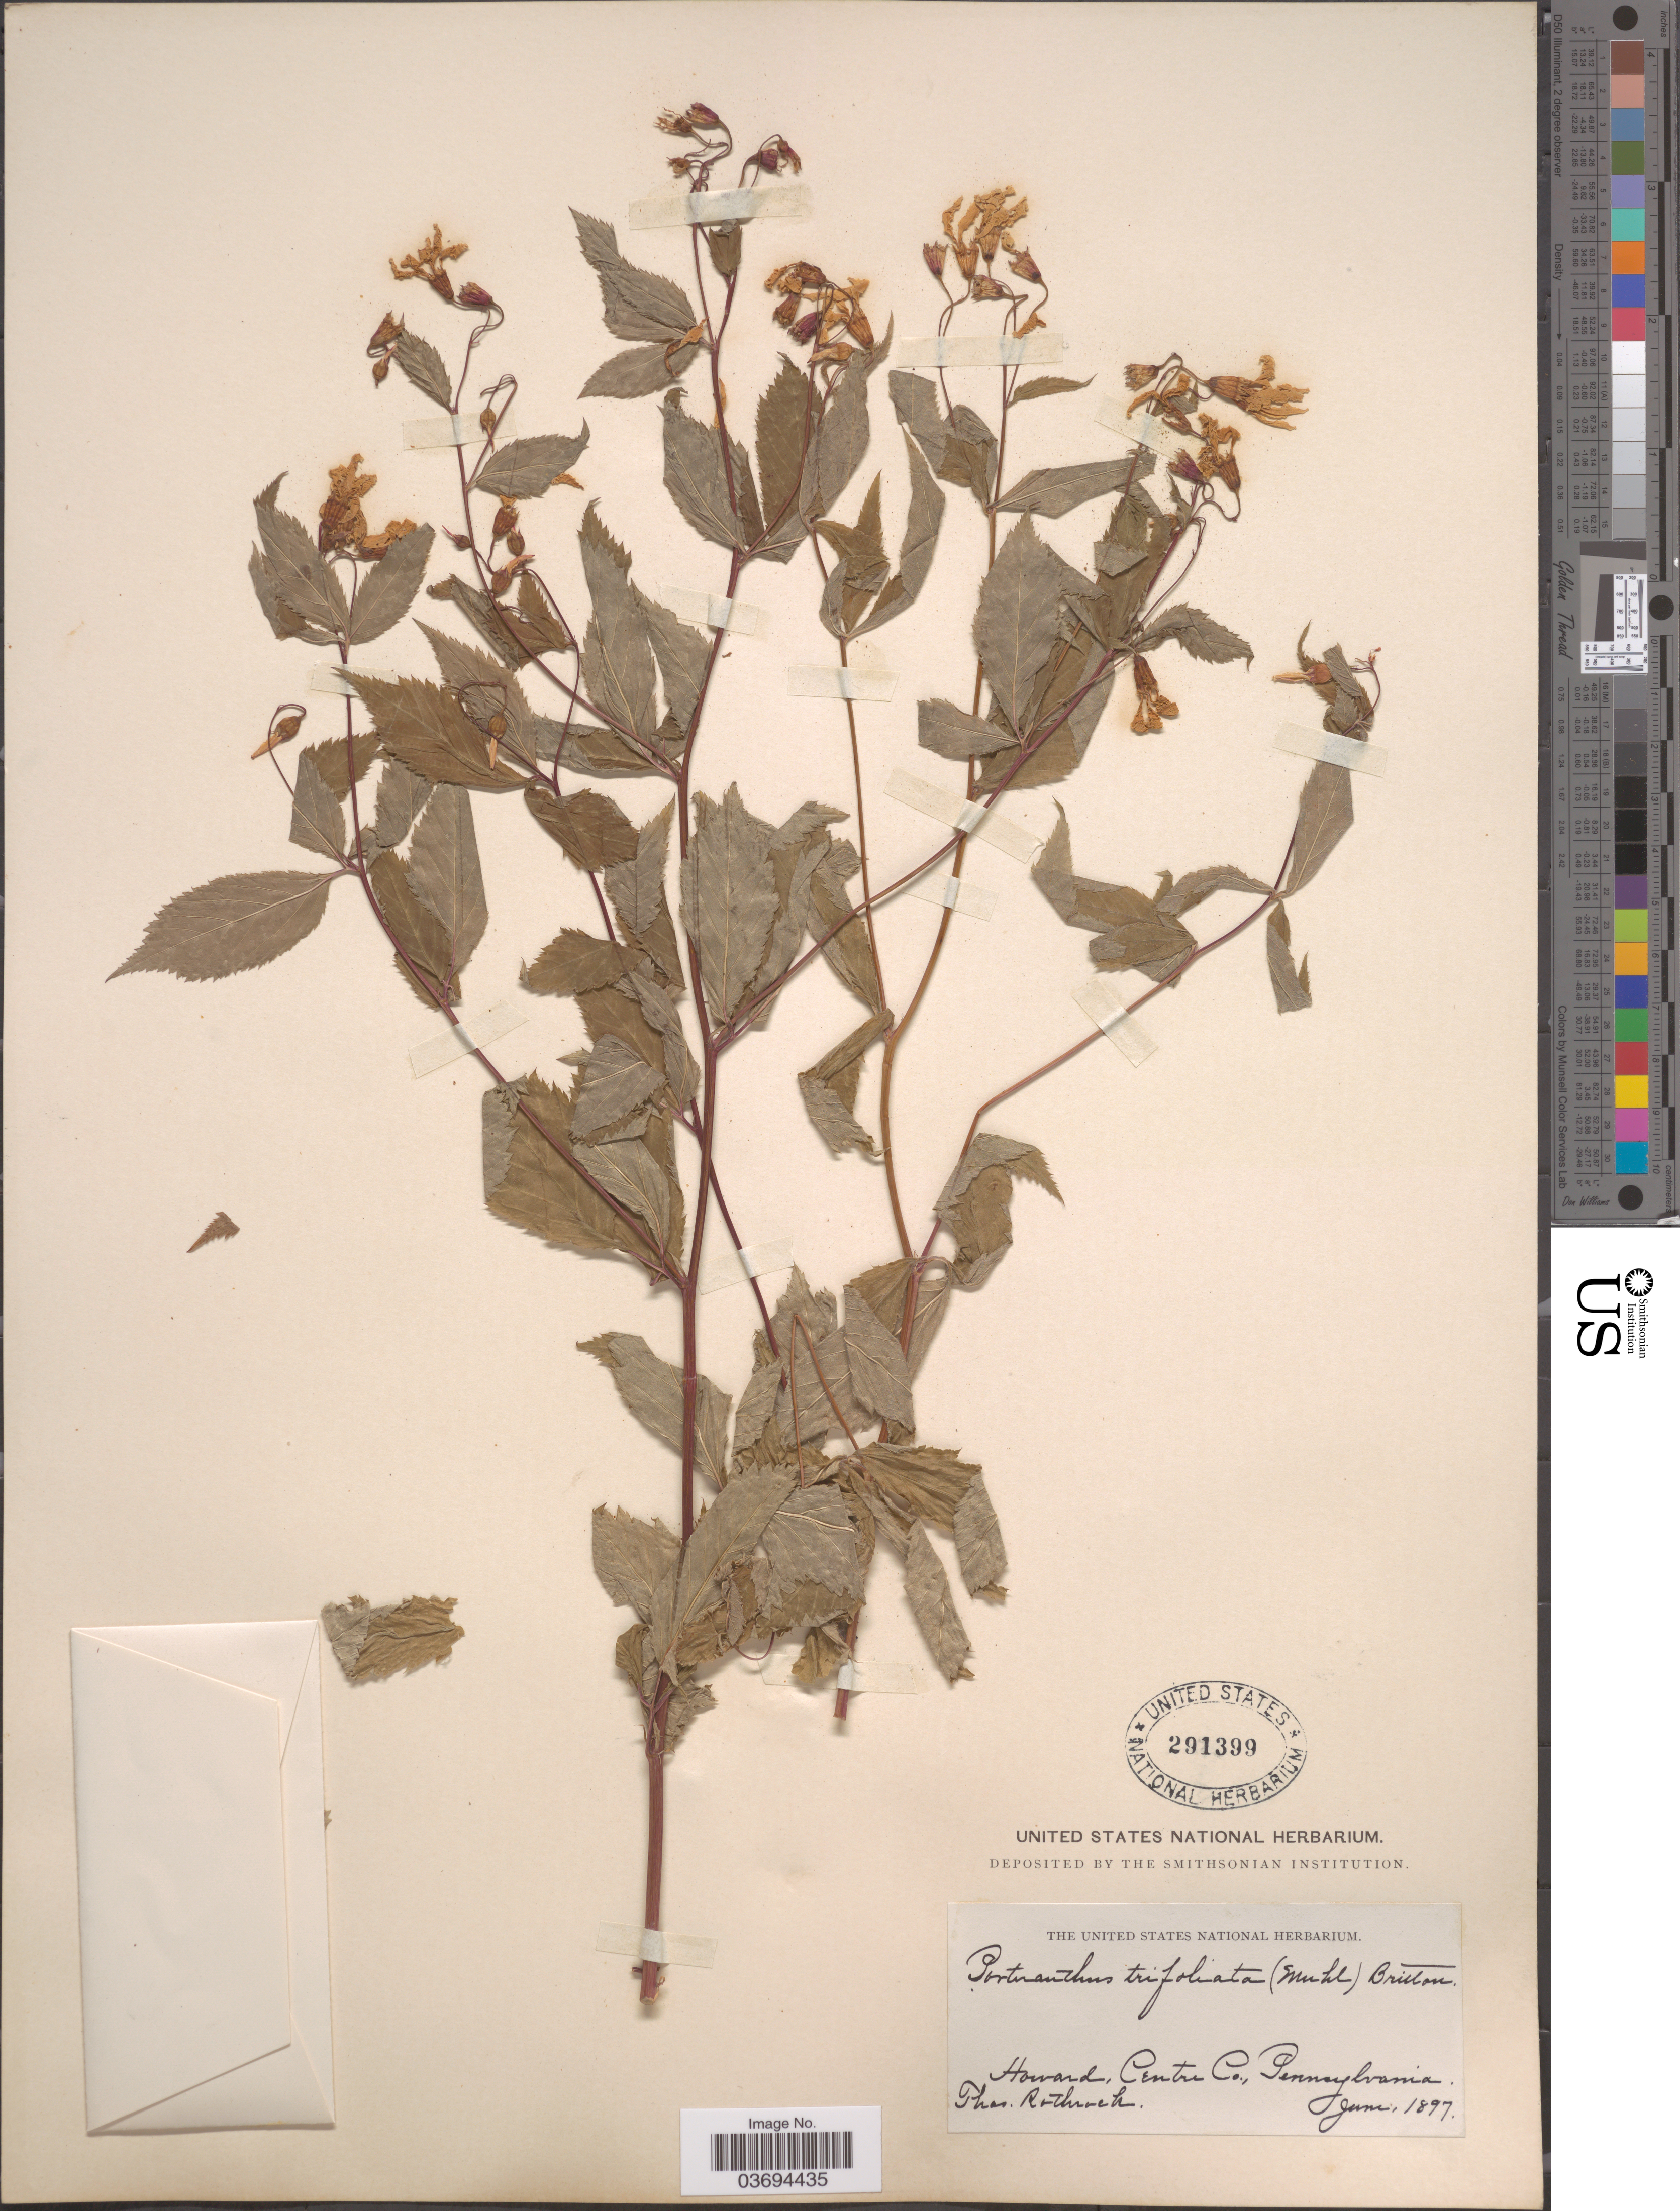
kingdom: Plantae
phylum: Tracheophyta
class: Magnoliopsida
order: Rosales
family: Rosaceae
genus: Gillenia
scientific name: Gillenia trifoliata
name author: (L.) Moench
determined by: Strong, Mark T., (BOT), Smithsonian Institution - National Museum of Natural History (UNITED STATES)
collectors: T. Rothrock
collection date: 1897-06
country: United States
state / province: Pennsylvania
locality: Howard, Centre Co.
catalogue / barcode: US 291399